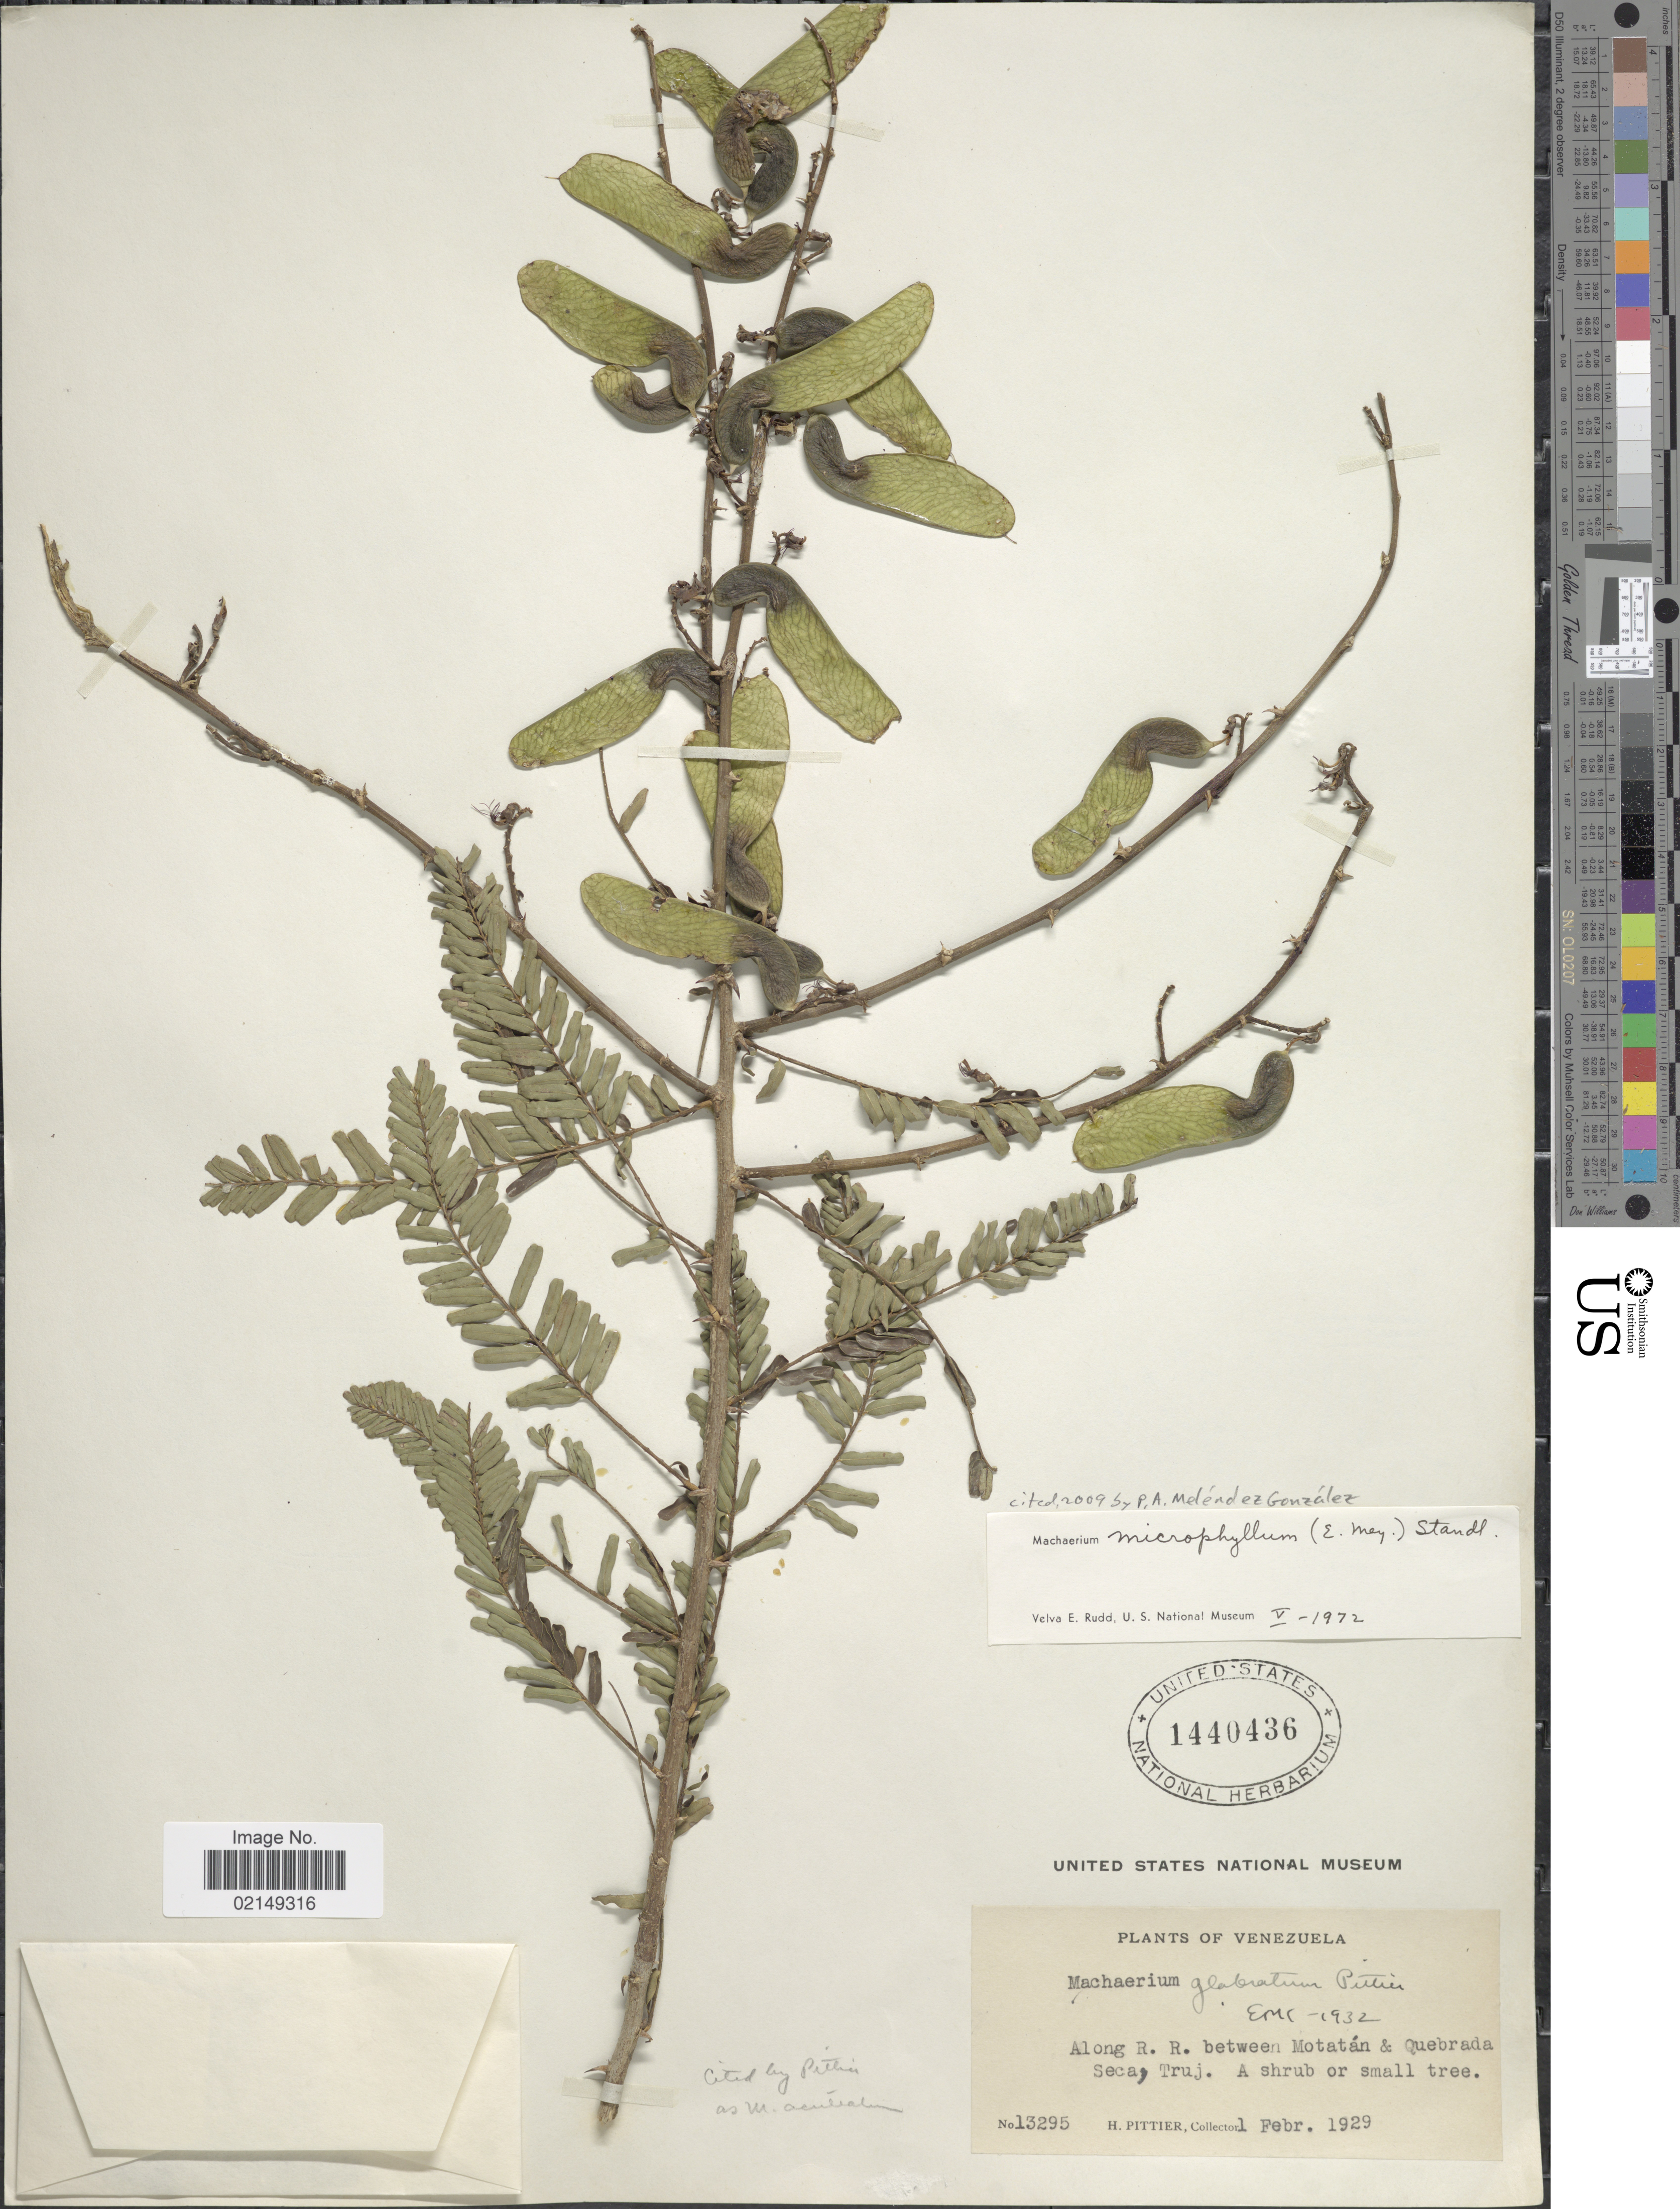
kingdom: Plantae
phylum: Tracheophyta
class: Magnoliopsida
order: Fabales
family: Fabaceae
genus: Machaerium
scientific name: Machaerium microphyllum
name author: Standl.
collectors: H. F. Pittier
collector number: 13295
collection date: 1929-02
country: Venezuela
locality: Along R. R. between Motatan & Quebrada Seca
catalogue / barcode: US 1440436